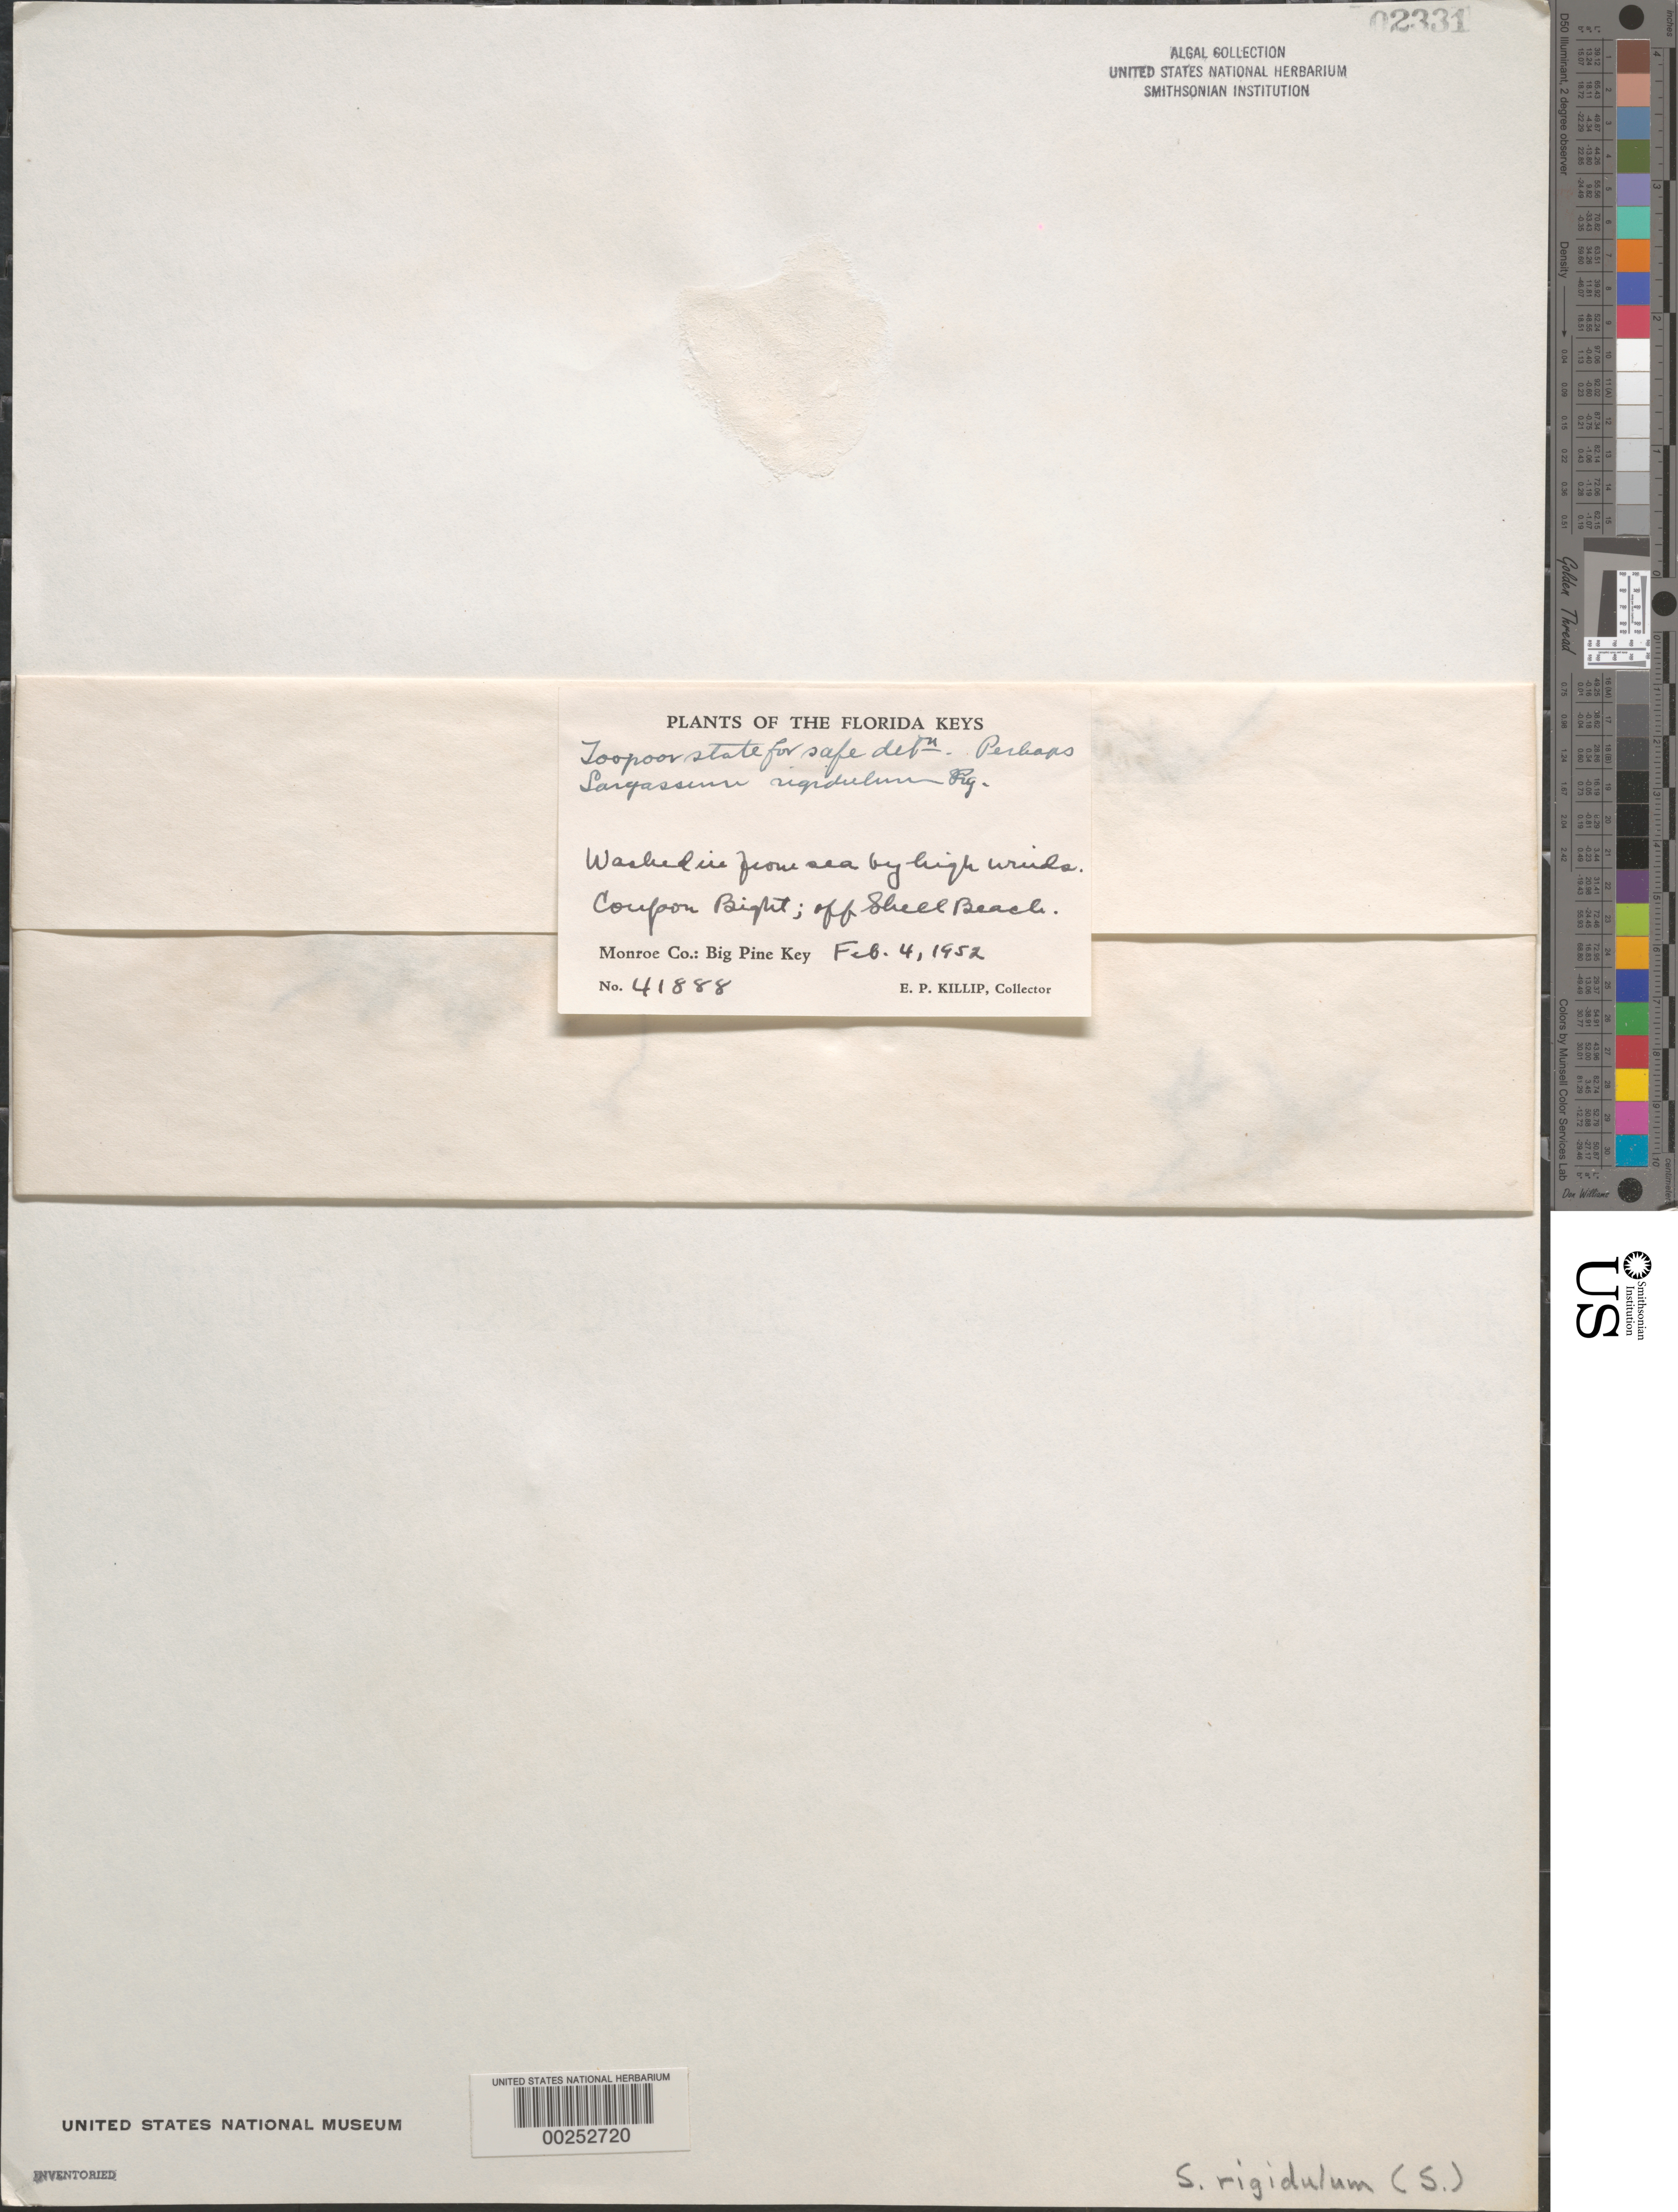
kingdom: Chromista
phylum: Ochrophyta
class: Phaeophyceae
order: Fucales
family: Sargassaceae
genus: Sargassum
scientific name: Sargassum rigidulum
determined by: Taylor, William R.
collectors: E. P. Killip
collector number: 41888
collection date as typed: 04 Feb 1952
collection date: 1952-02-04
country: United States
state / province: Florida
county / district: Monroe County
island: Big Pine Key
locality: Coupon Bight off Shell Beach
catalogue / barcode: US 2331